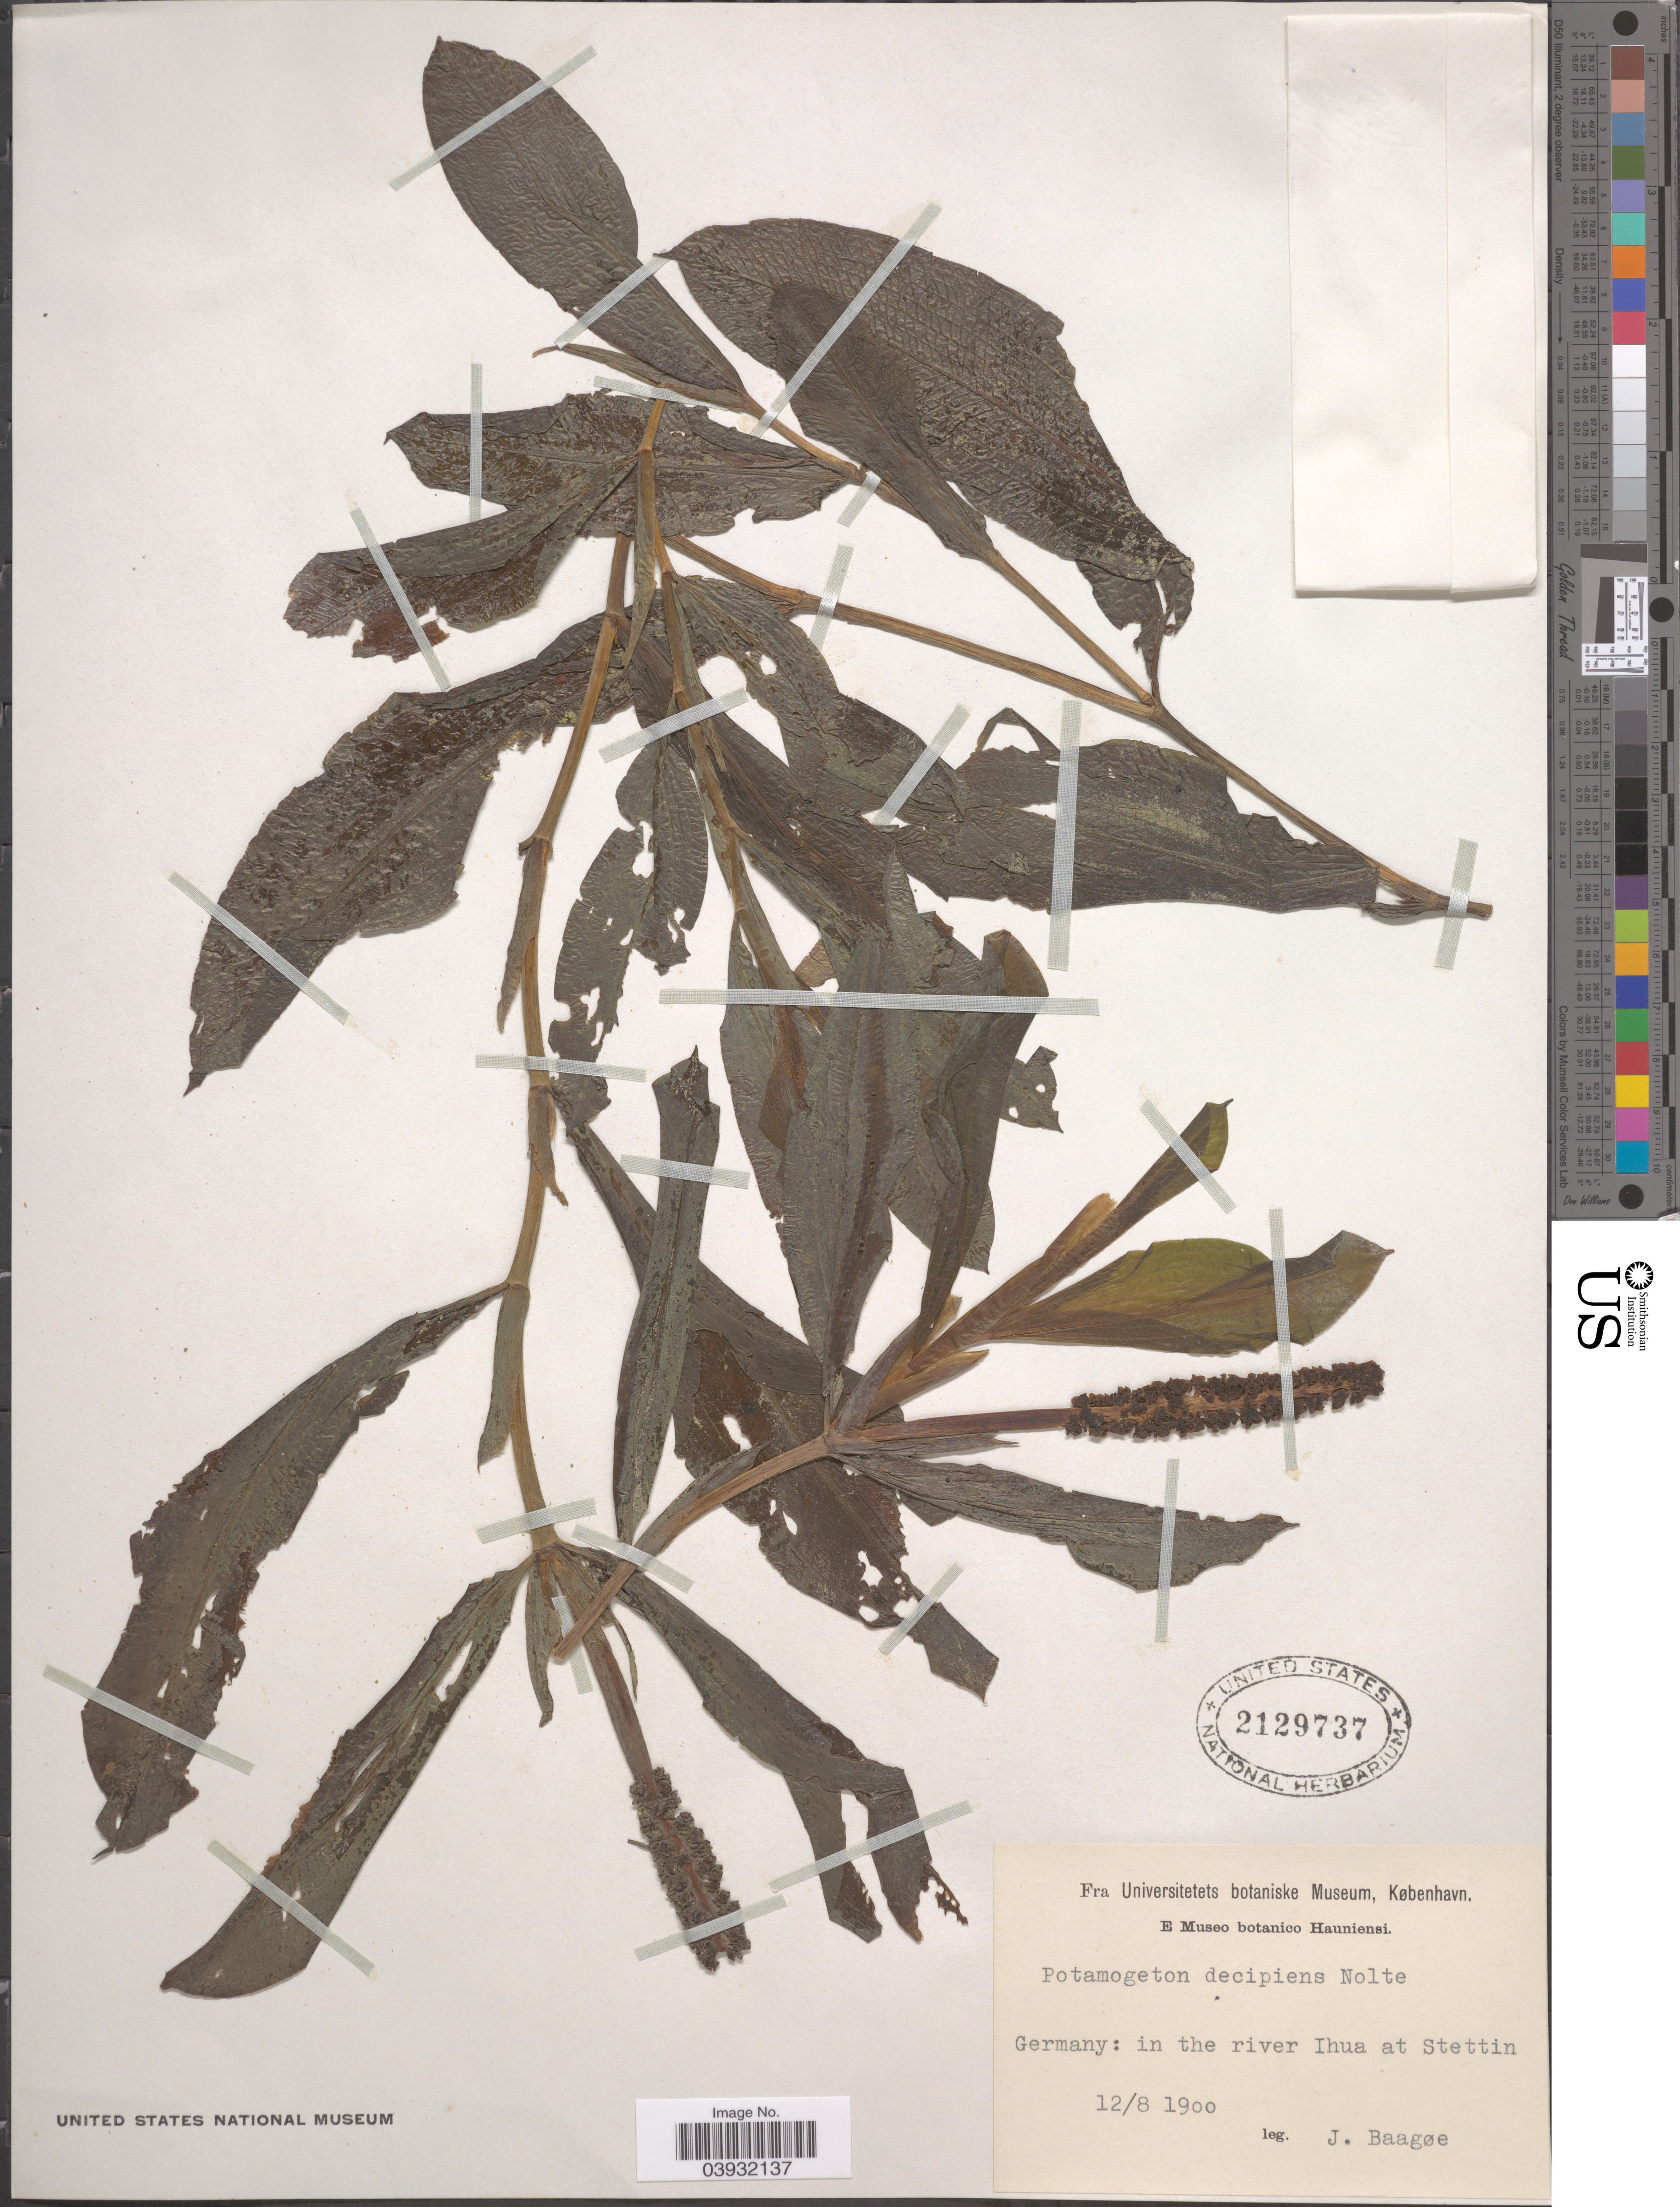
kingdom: Plantae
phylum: Tracheophyta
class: Liliopsida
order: Alismatales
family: Potamogetonaceae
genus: Potamogeton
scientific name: Potamogeton decipiens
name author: Nolte ex W.D.J. Koch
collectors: J. Baagoe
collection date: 1900-08-12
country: Germany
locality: In the river Ihua at Stettin.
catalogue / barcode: US 2129737